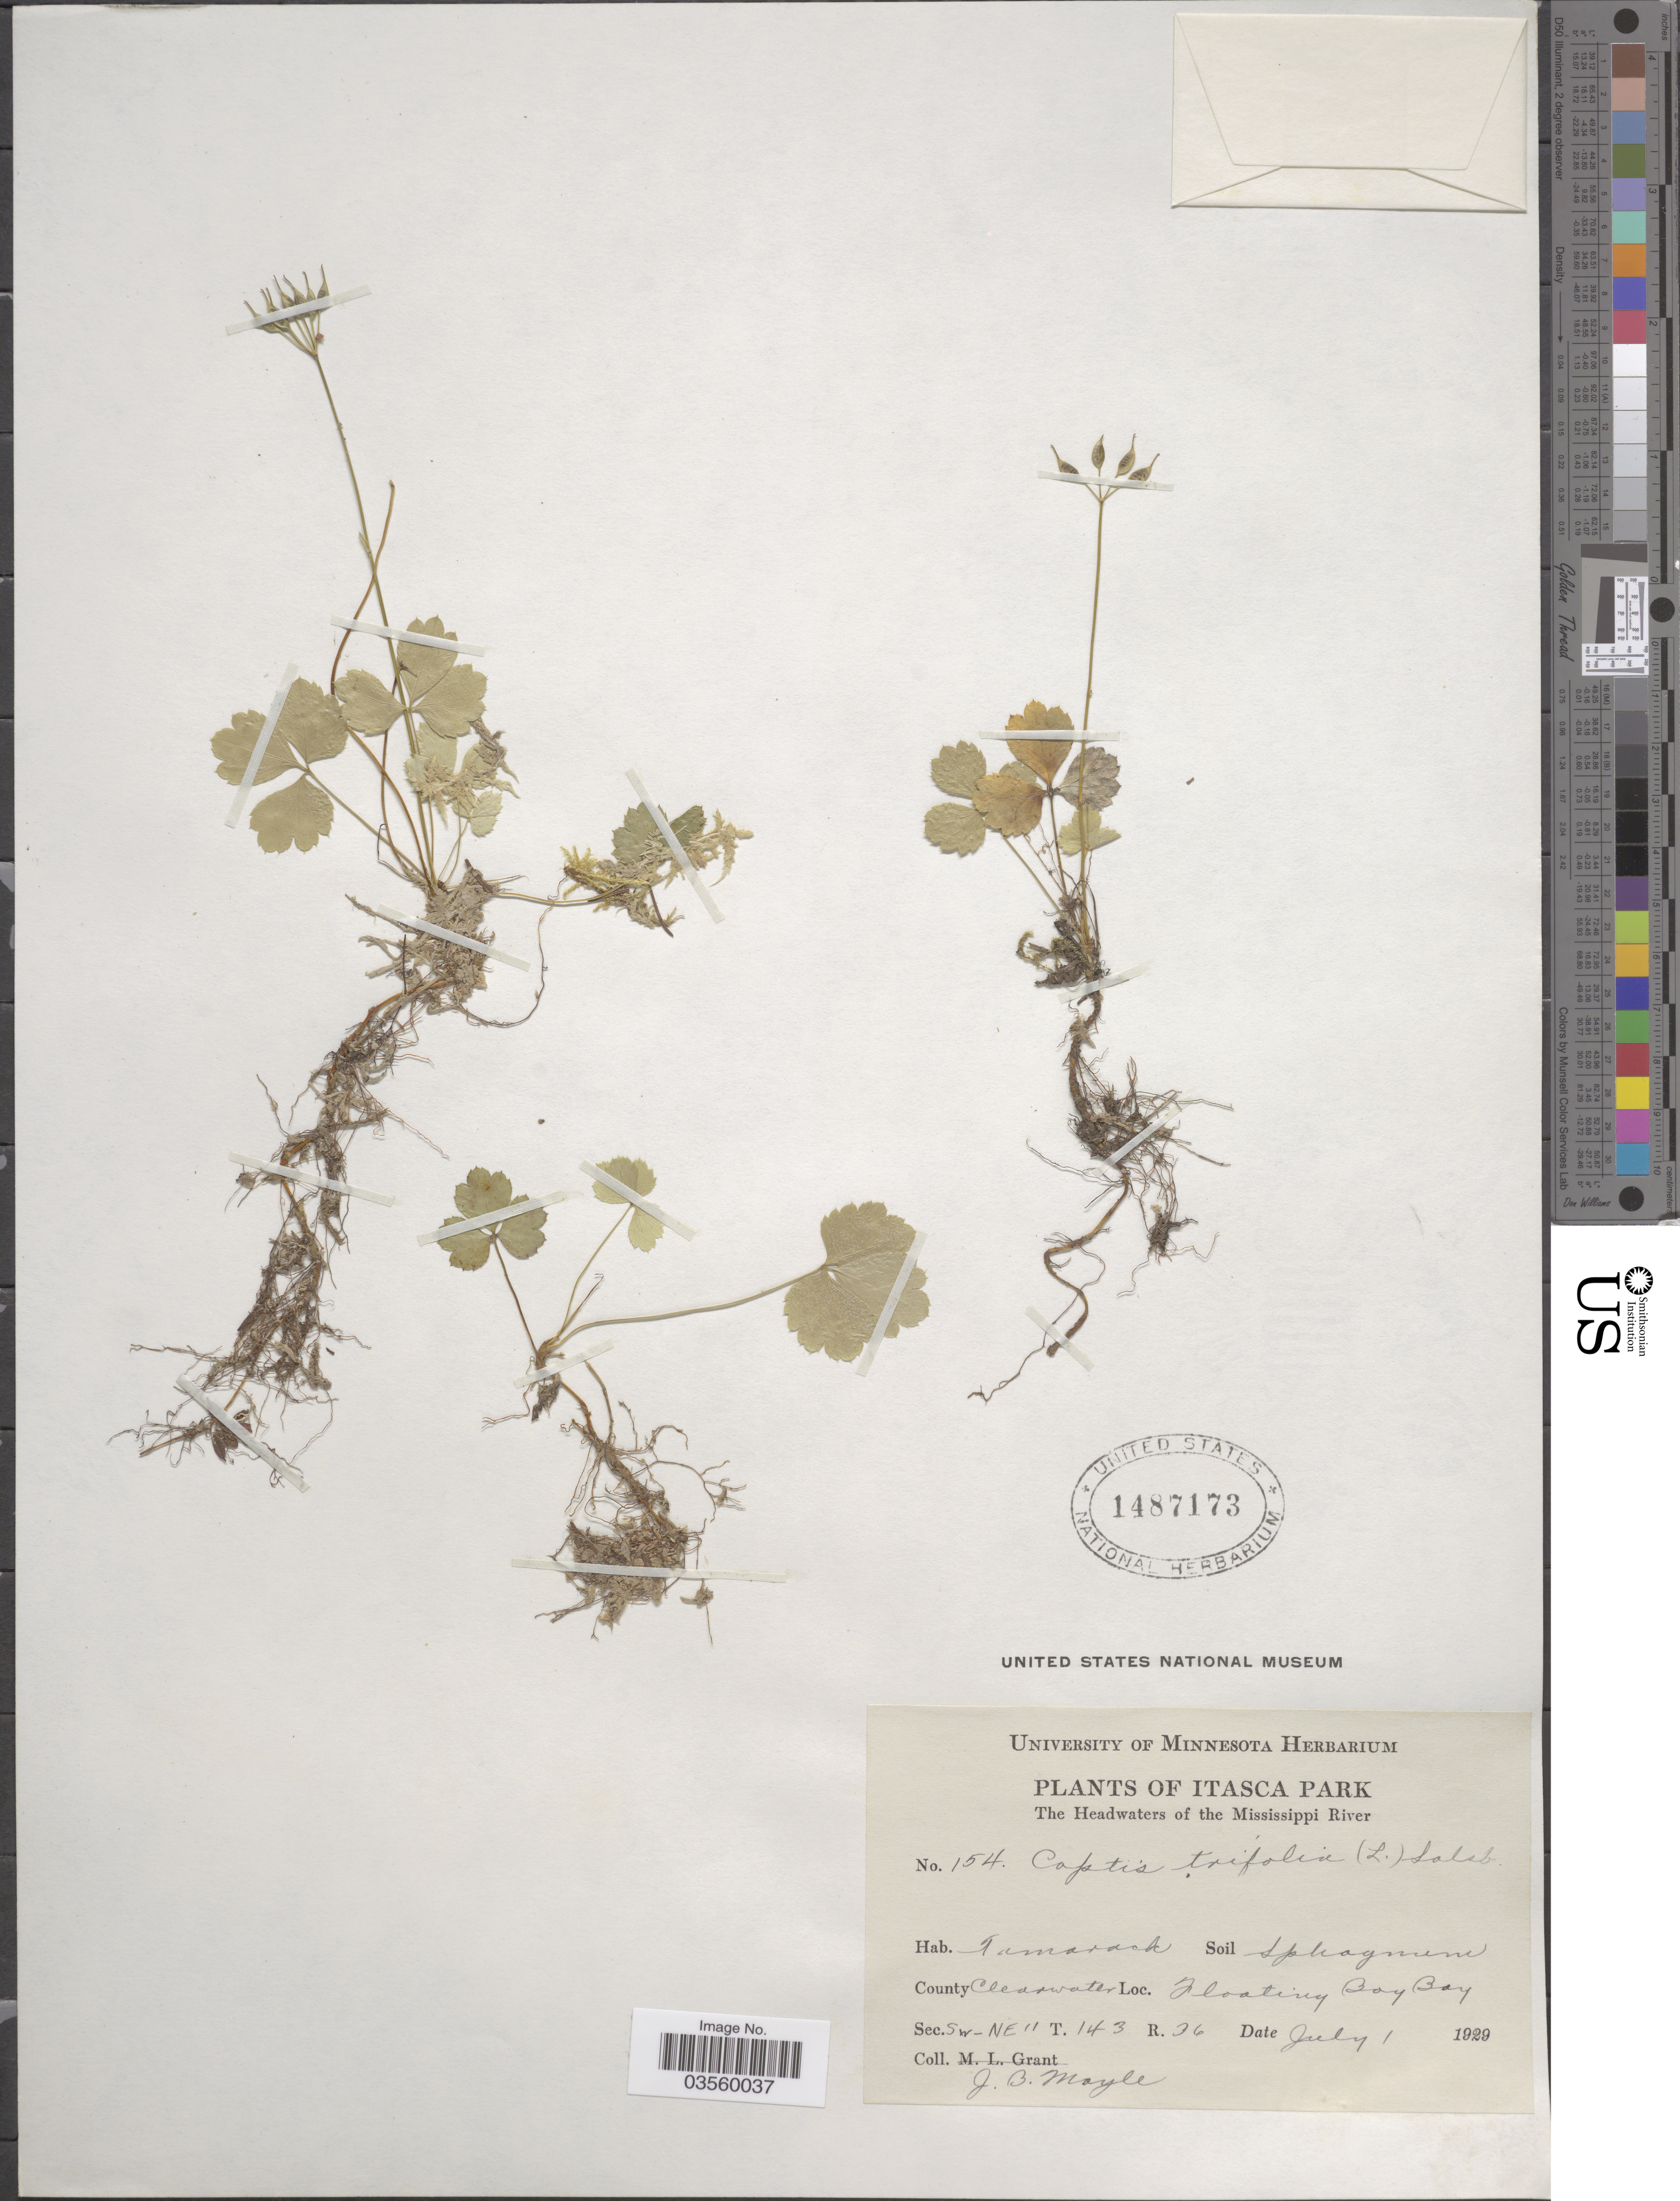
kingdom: Plantae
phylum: Tracheophyta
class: Magnoliopsida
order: Ranunculales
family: Ranunculaceae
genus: Coptis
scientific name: Coptis trifolia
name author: (L.) Salisb.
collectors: J. Moyle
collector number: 154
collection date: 1929-07-01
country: United States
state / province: Minnesota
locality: Itasca Park. The Headwaters of the Mississippi River. Tamarack. County Clearwater. Floating Bog Bay. Sec. Sw-NE 11 T. 143 R. 36.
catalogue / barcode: US 1487173